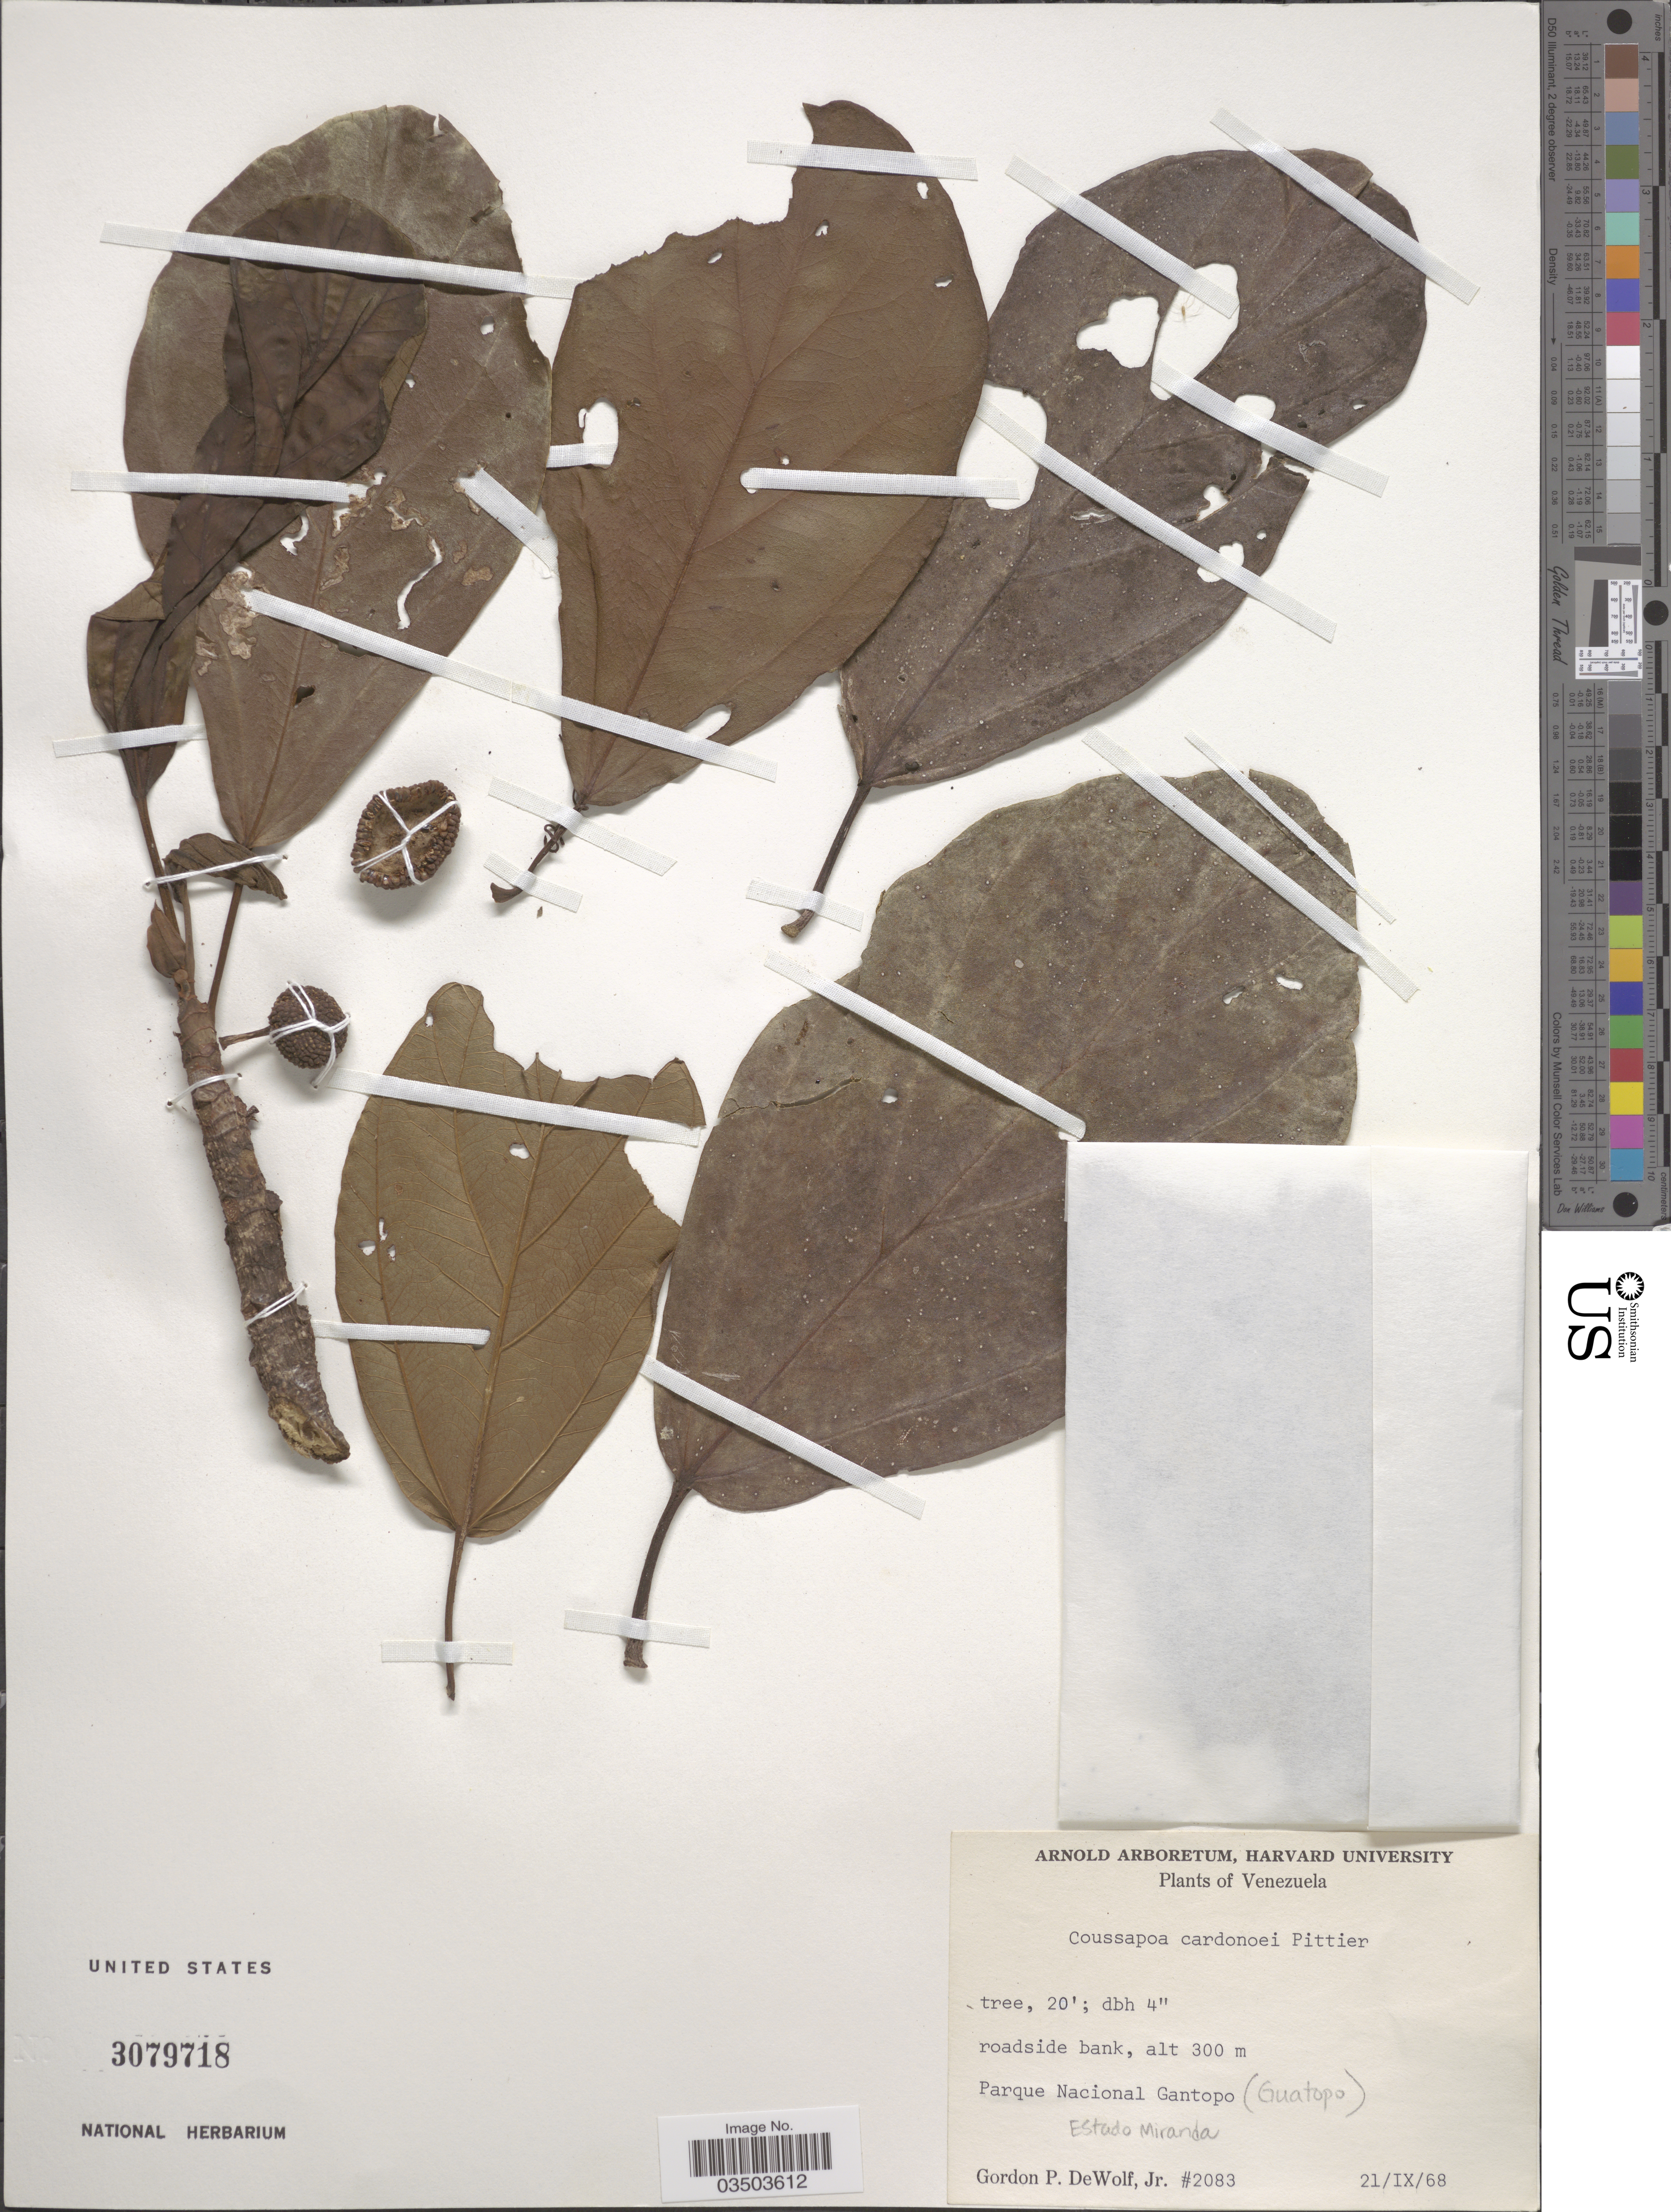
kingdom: Plantae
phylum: Tracheophyta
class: Magnoliopsida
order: Rosales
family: Urticaceae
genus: Coussapoa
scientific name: Coussapoa asperifolia subsp. magnifolia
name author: (Trécul) Akkermans & C.C. Berg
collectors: G. DeWolf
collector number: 2083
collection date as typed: Transcribed d/m/y: 21/9/68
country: Venezuela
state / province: Miranda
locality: Roadside bank. Parque Nacional Gantopo (Guatopo).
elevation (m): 300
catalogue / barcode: US 3079718